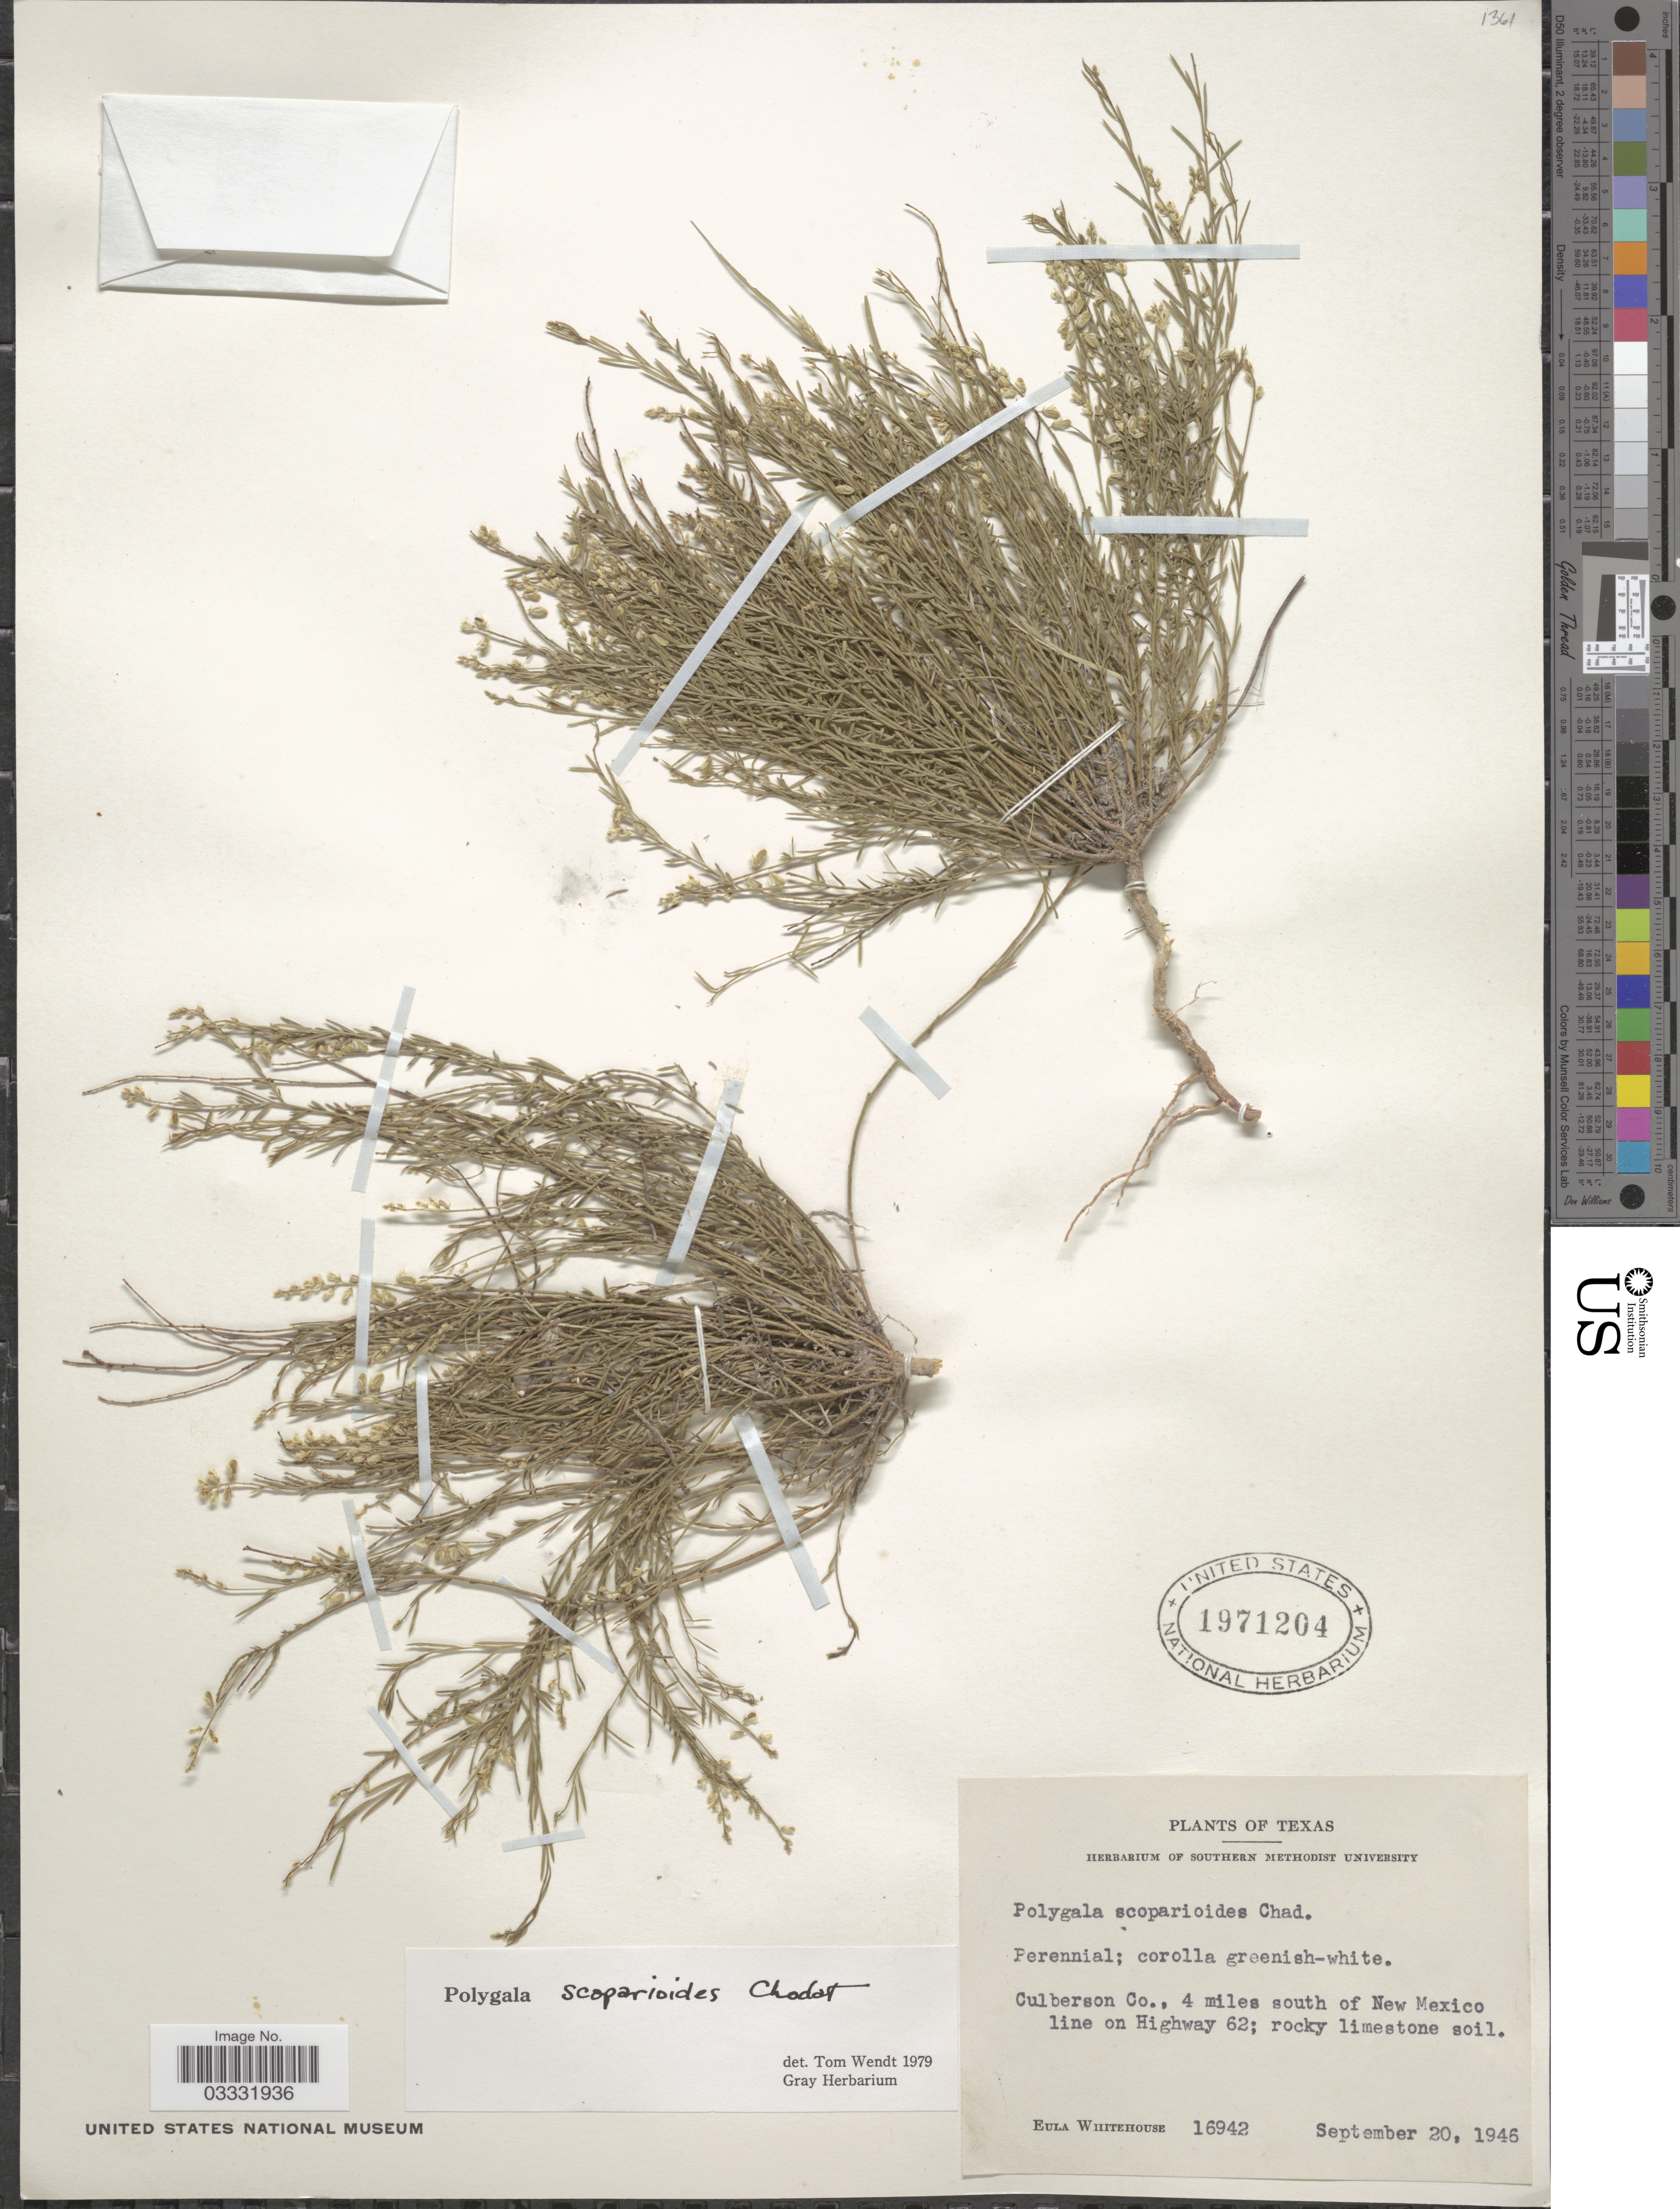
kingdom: Plantae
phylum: Tracheophyta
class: Magnoliopsida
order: Fabales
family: Polygalaceae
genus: Polygala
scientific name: Polygala scoparioides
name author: Chodat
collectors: E. Whitehouse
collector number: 16942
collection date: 1946-09-20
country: United States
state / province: Texas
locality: Culberson Co., 4 miles south of New Mexico line on Highway 62.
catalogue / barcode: US 1971204